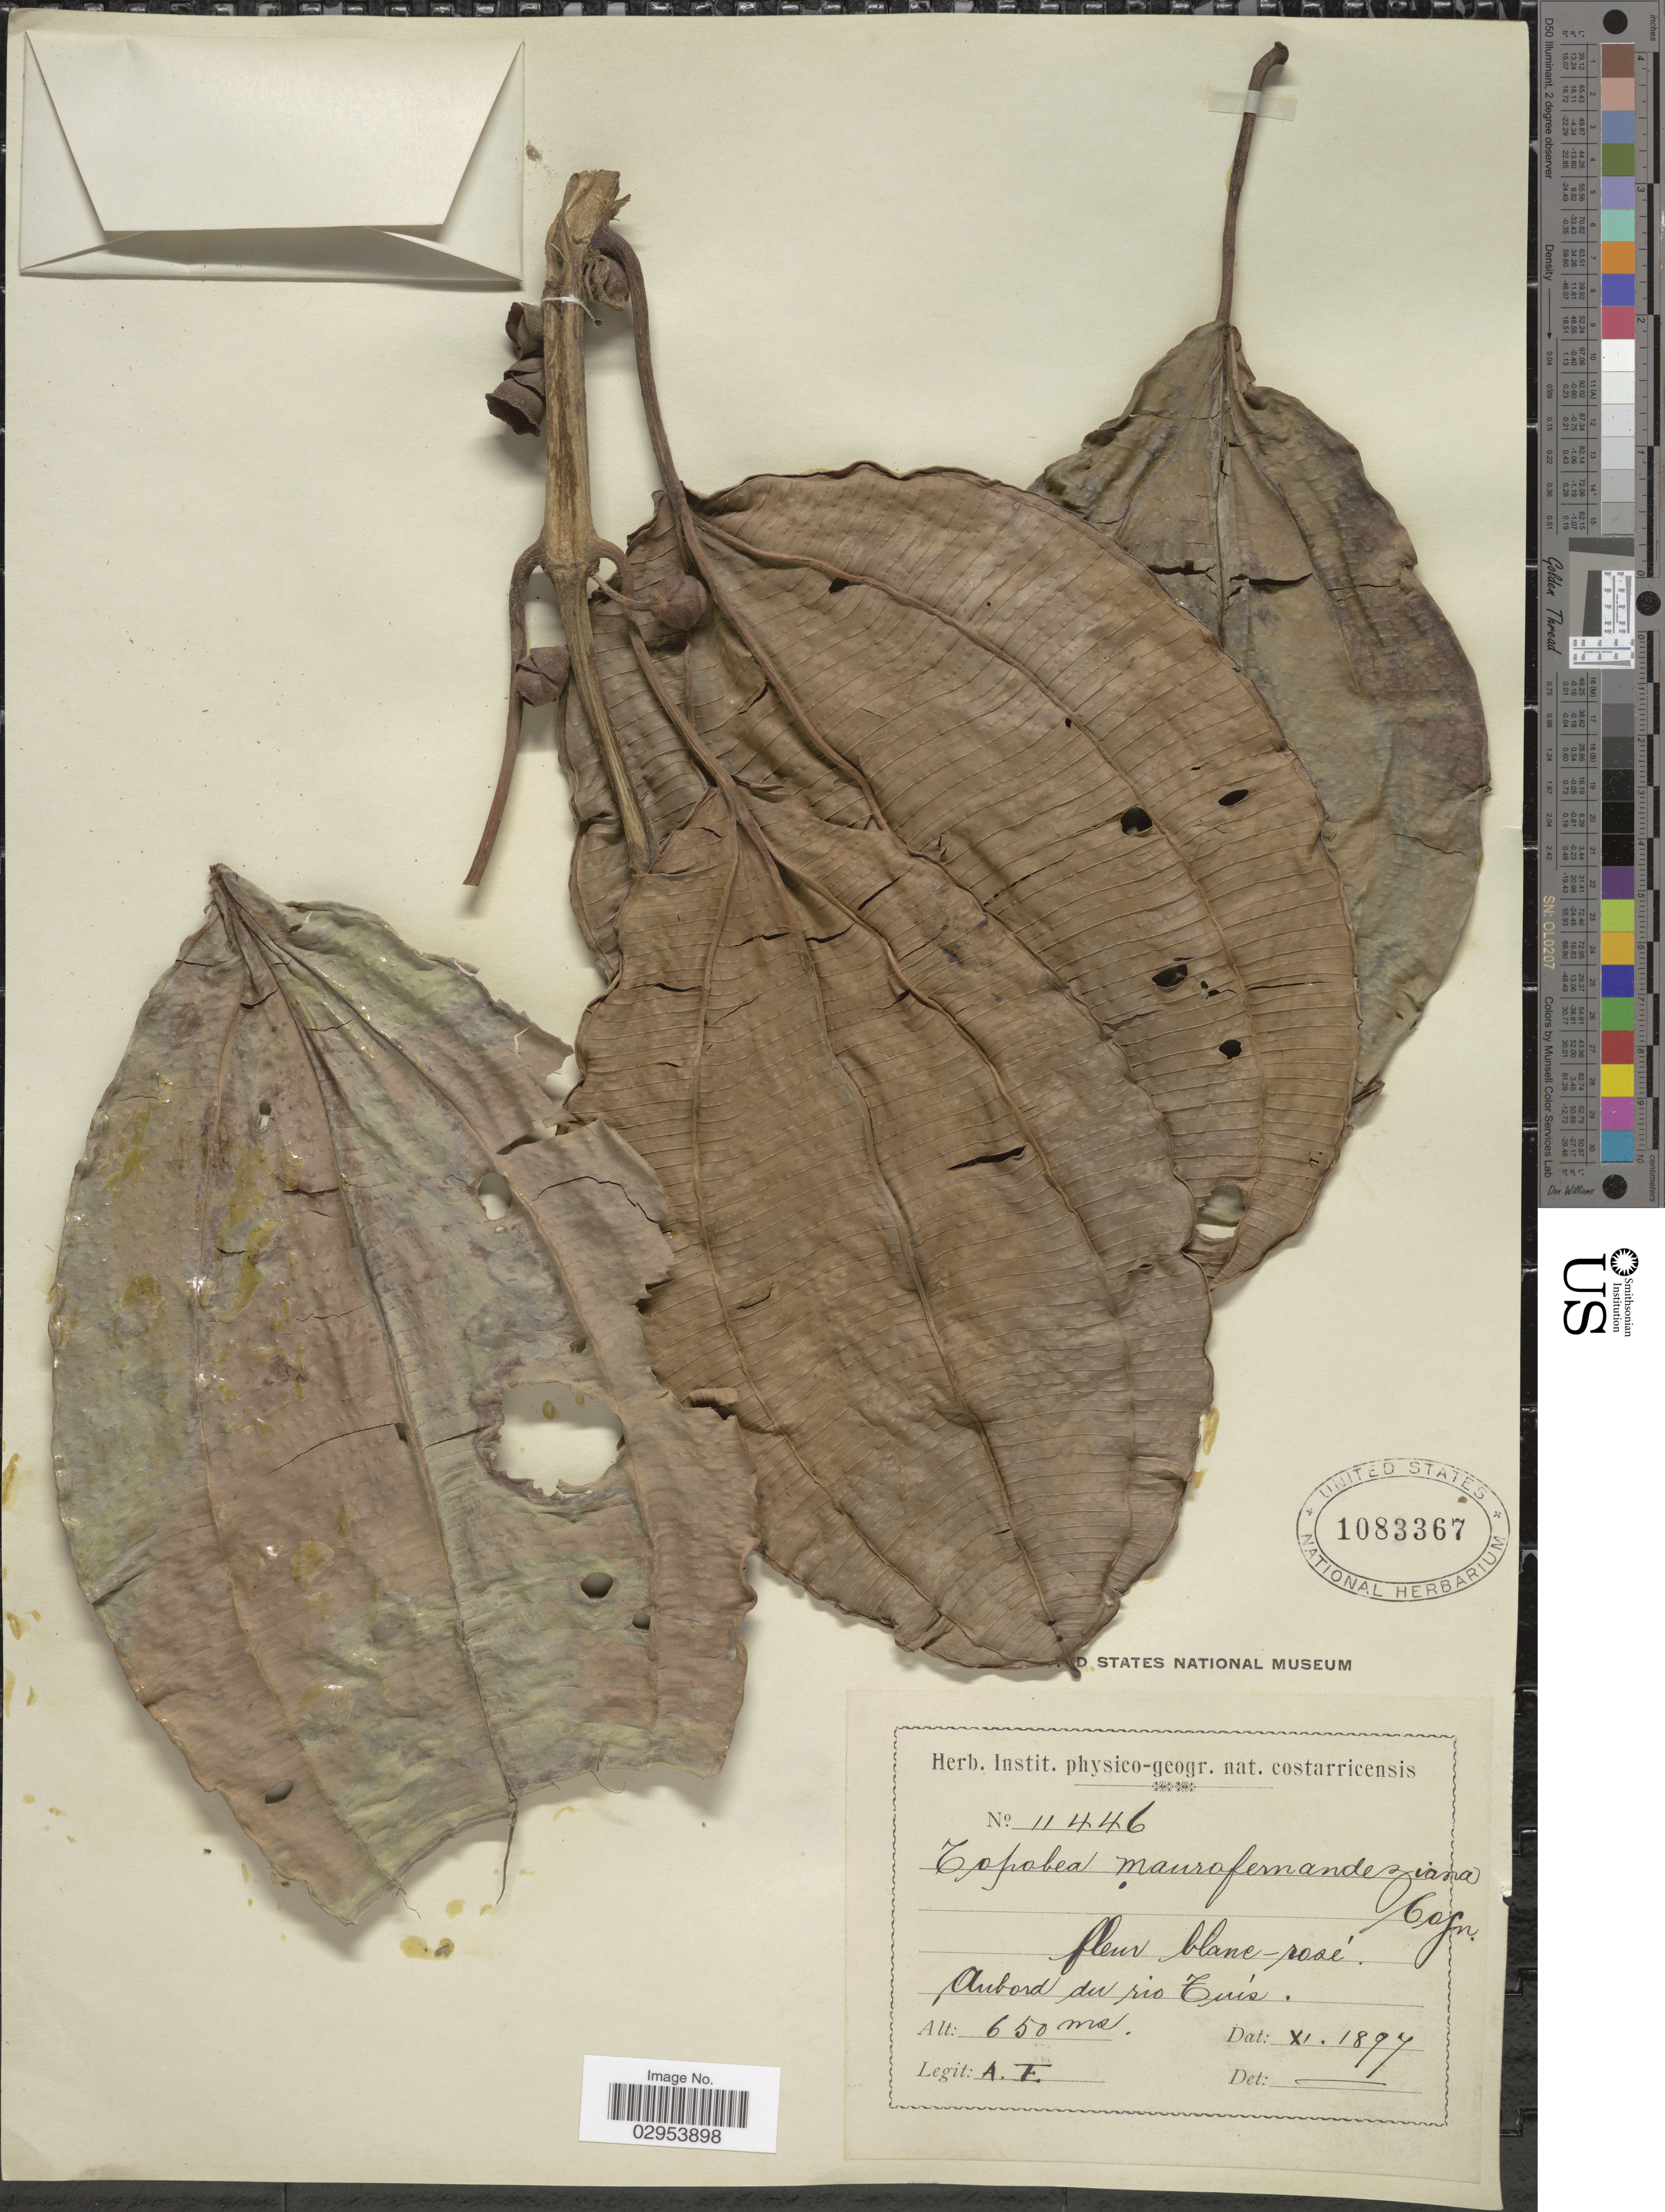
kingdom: Plantae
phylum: Tracheophyta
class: Magnoliopsida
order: Myrtales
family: Melastomataceae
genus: Topobea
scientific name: Topobea maurofernandeziana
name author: Cogn.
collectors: A. E.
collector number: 11446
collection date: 1897-11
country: Costa Rica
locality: Aubord du rio Tuis.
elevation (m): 650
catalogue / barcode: US 1083367